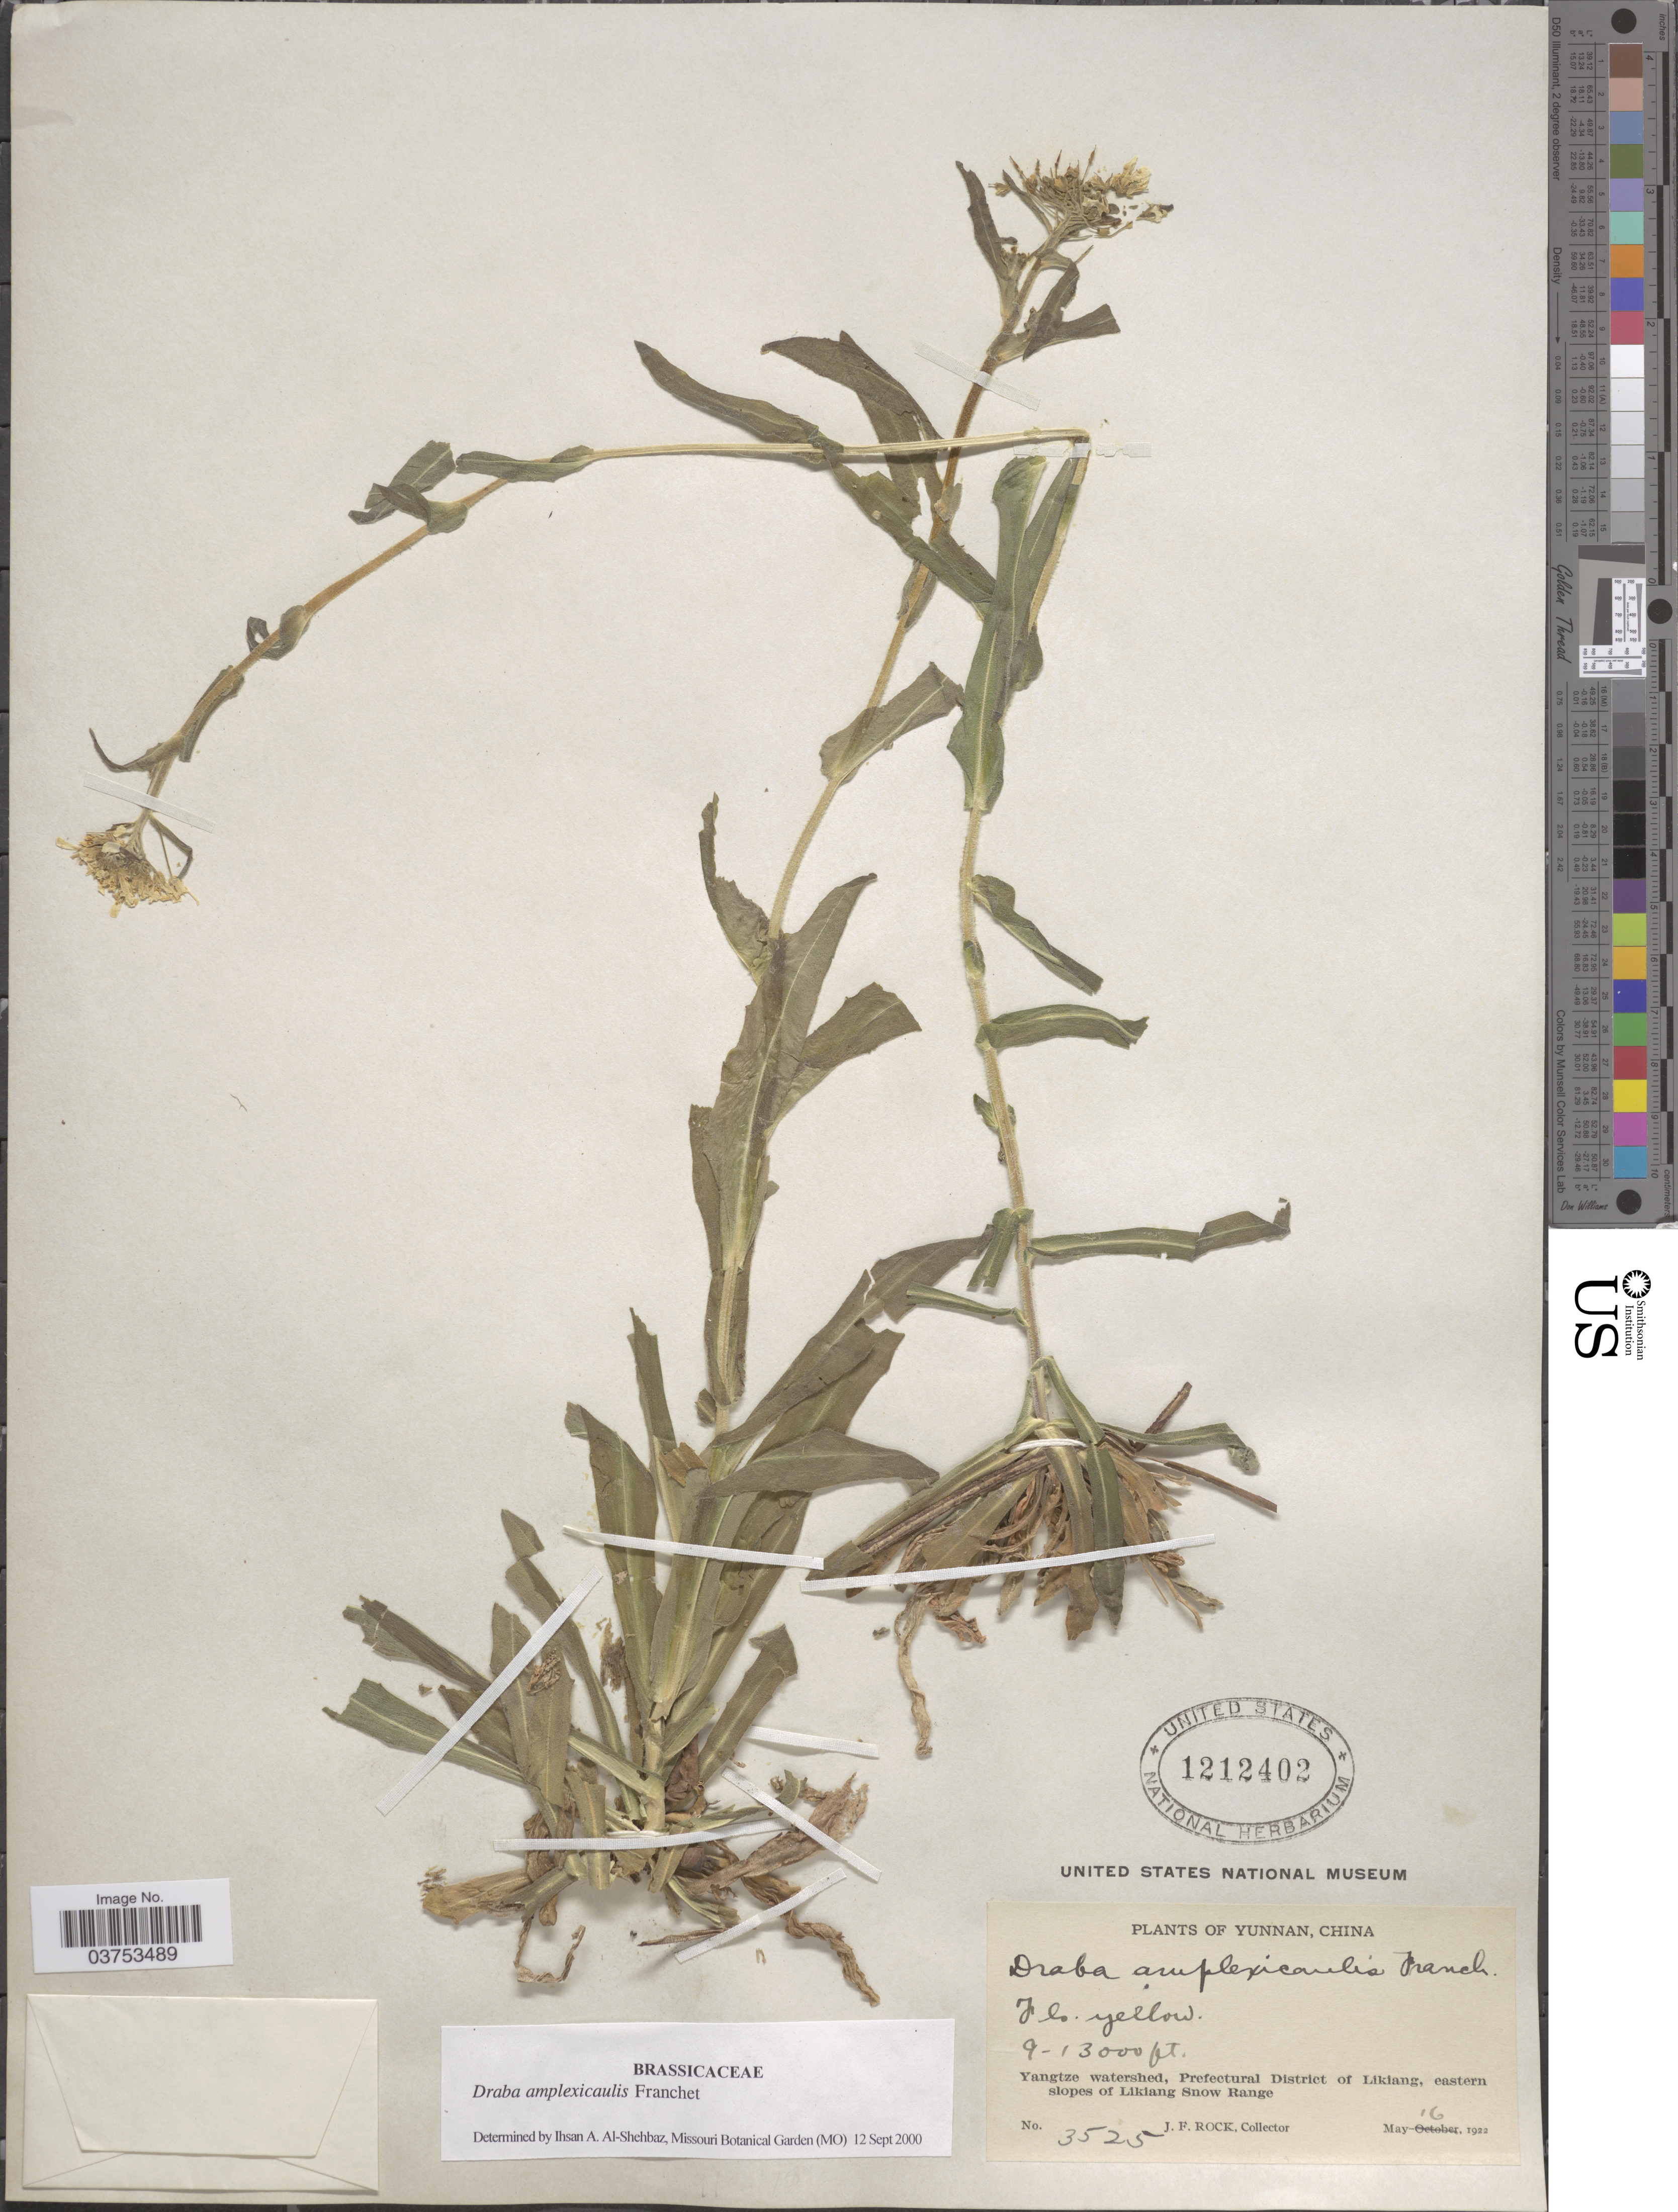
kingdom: Plantae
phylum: Tracheophyta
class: Magnoliopsida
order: Brassicales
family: Brassicaceae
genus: Draba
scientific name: Draba amplexicaulis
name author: Franch.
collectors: J. Rock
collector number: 3525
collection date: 1922-05-16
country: China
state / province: Yunnan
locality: Yangtze watershed, Prefectural District of Likiang, eastern slopes of Likiang Snow Range.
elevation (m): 2743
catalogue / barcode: US 1212402